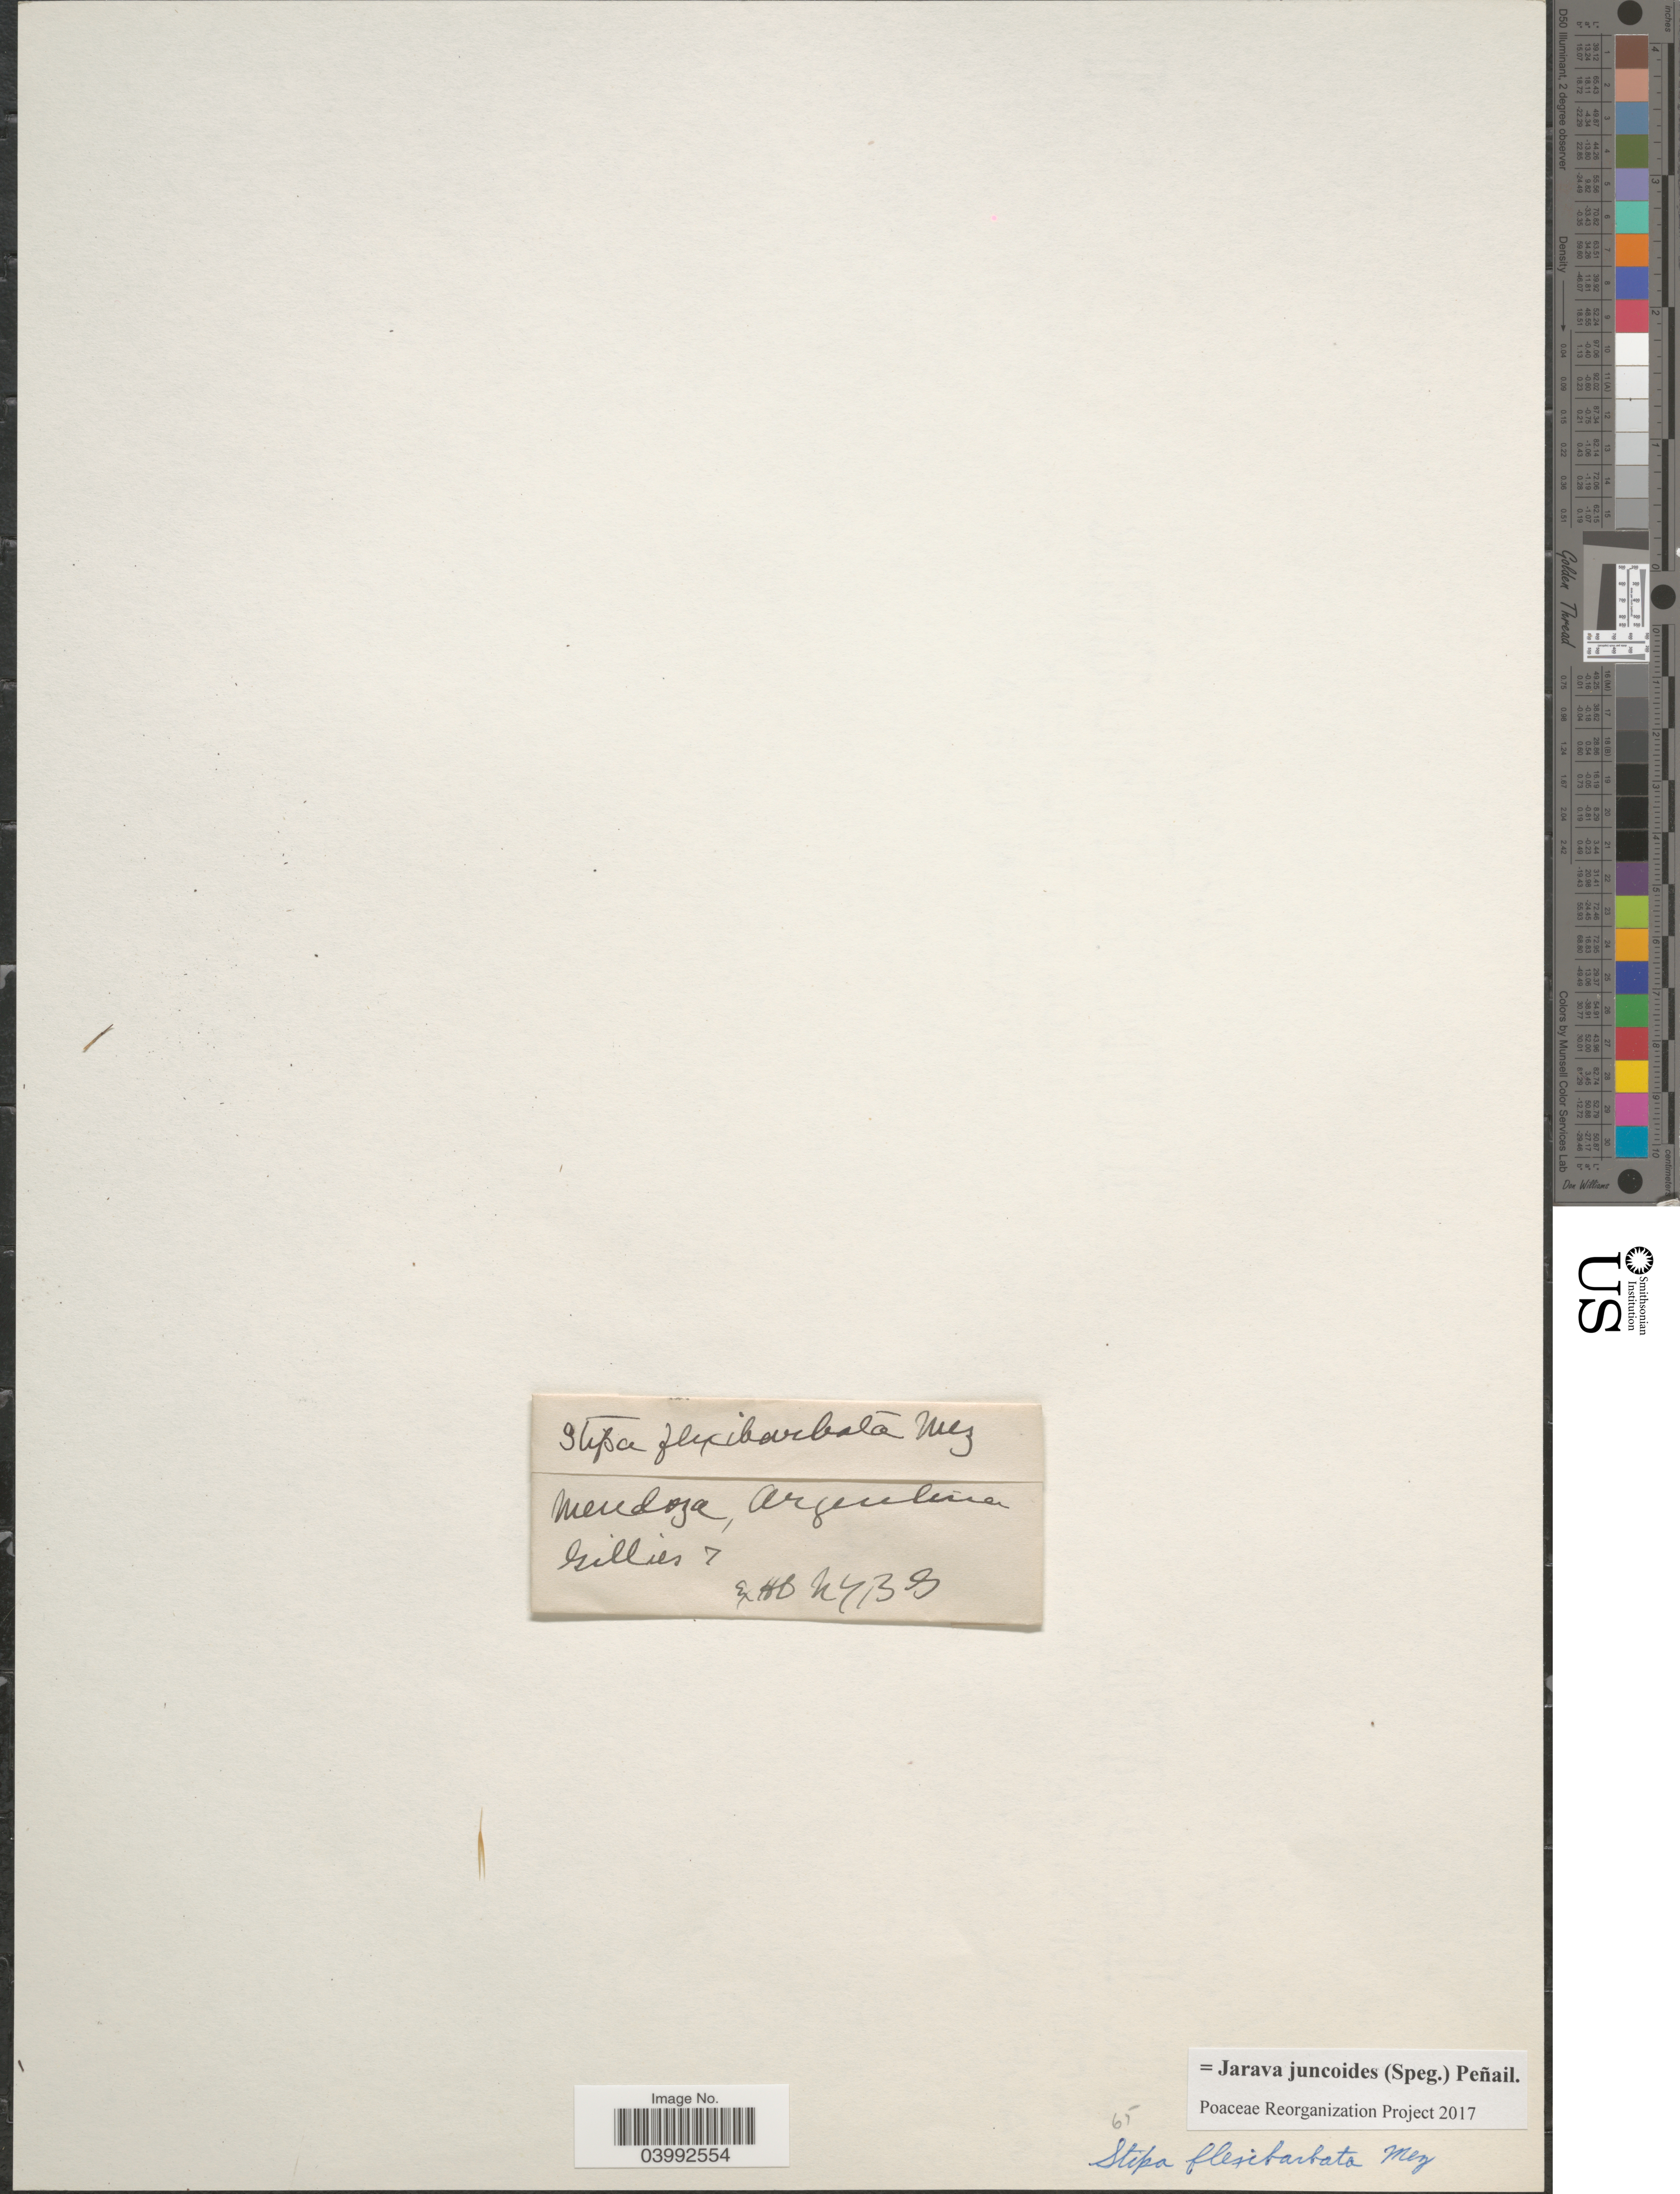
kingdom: Plantae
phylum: Tracheophyta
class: Liliopsida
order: Poales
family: Poaceae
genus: Jarava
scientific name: Jarava juncoides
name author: (Speg.) Peñail.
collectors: J. Gillies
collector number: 7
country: Argentina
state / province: Mendoza